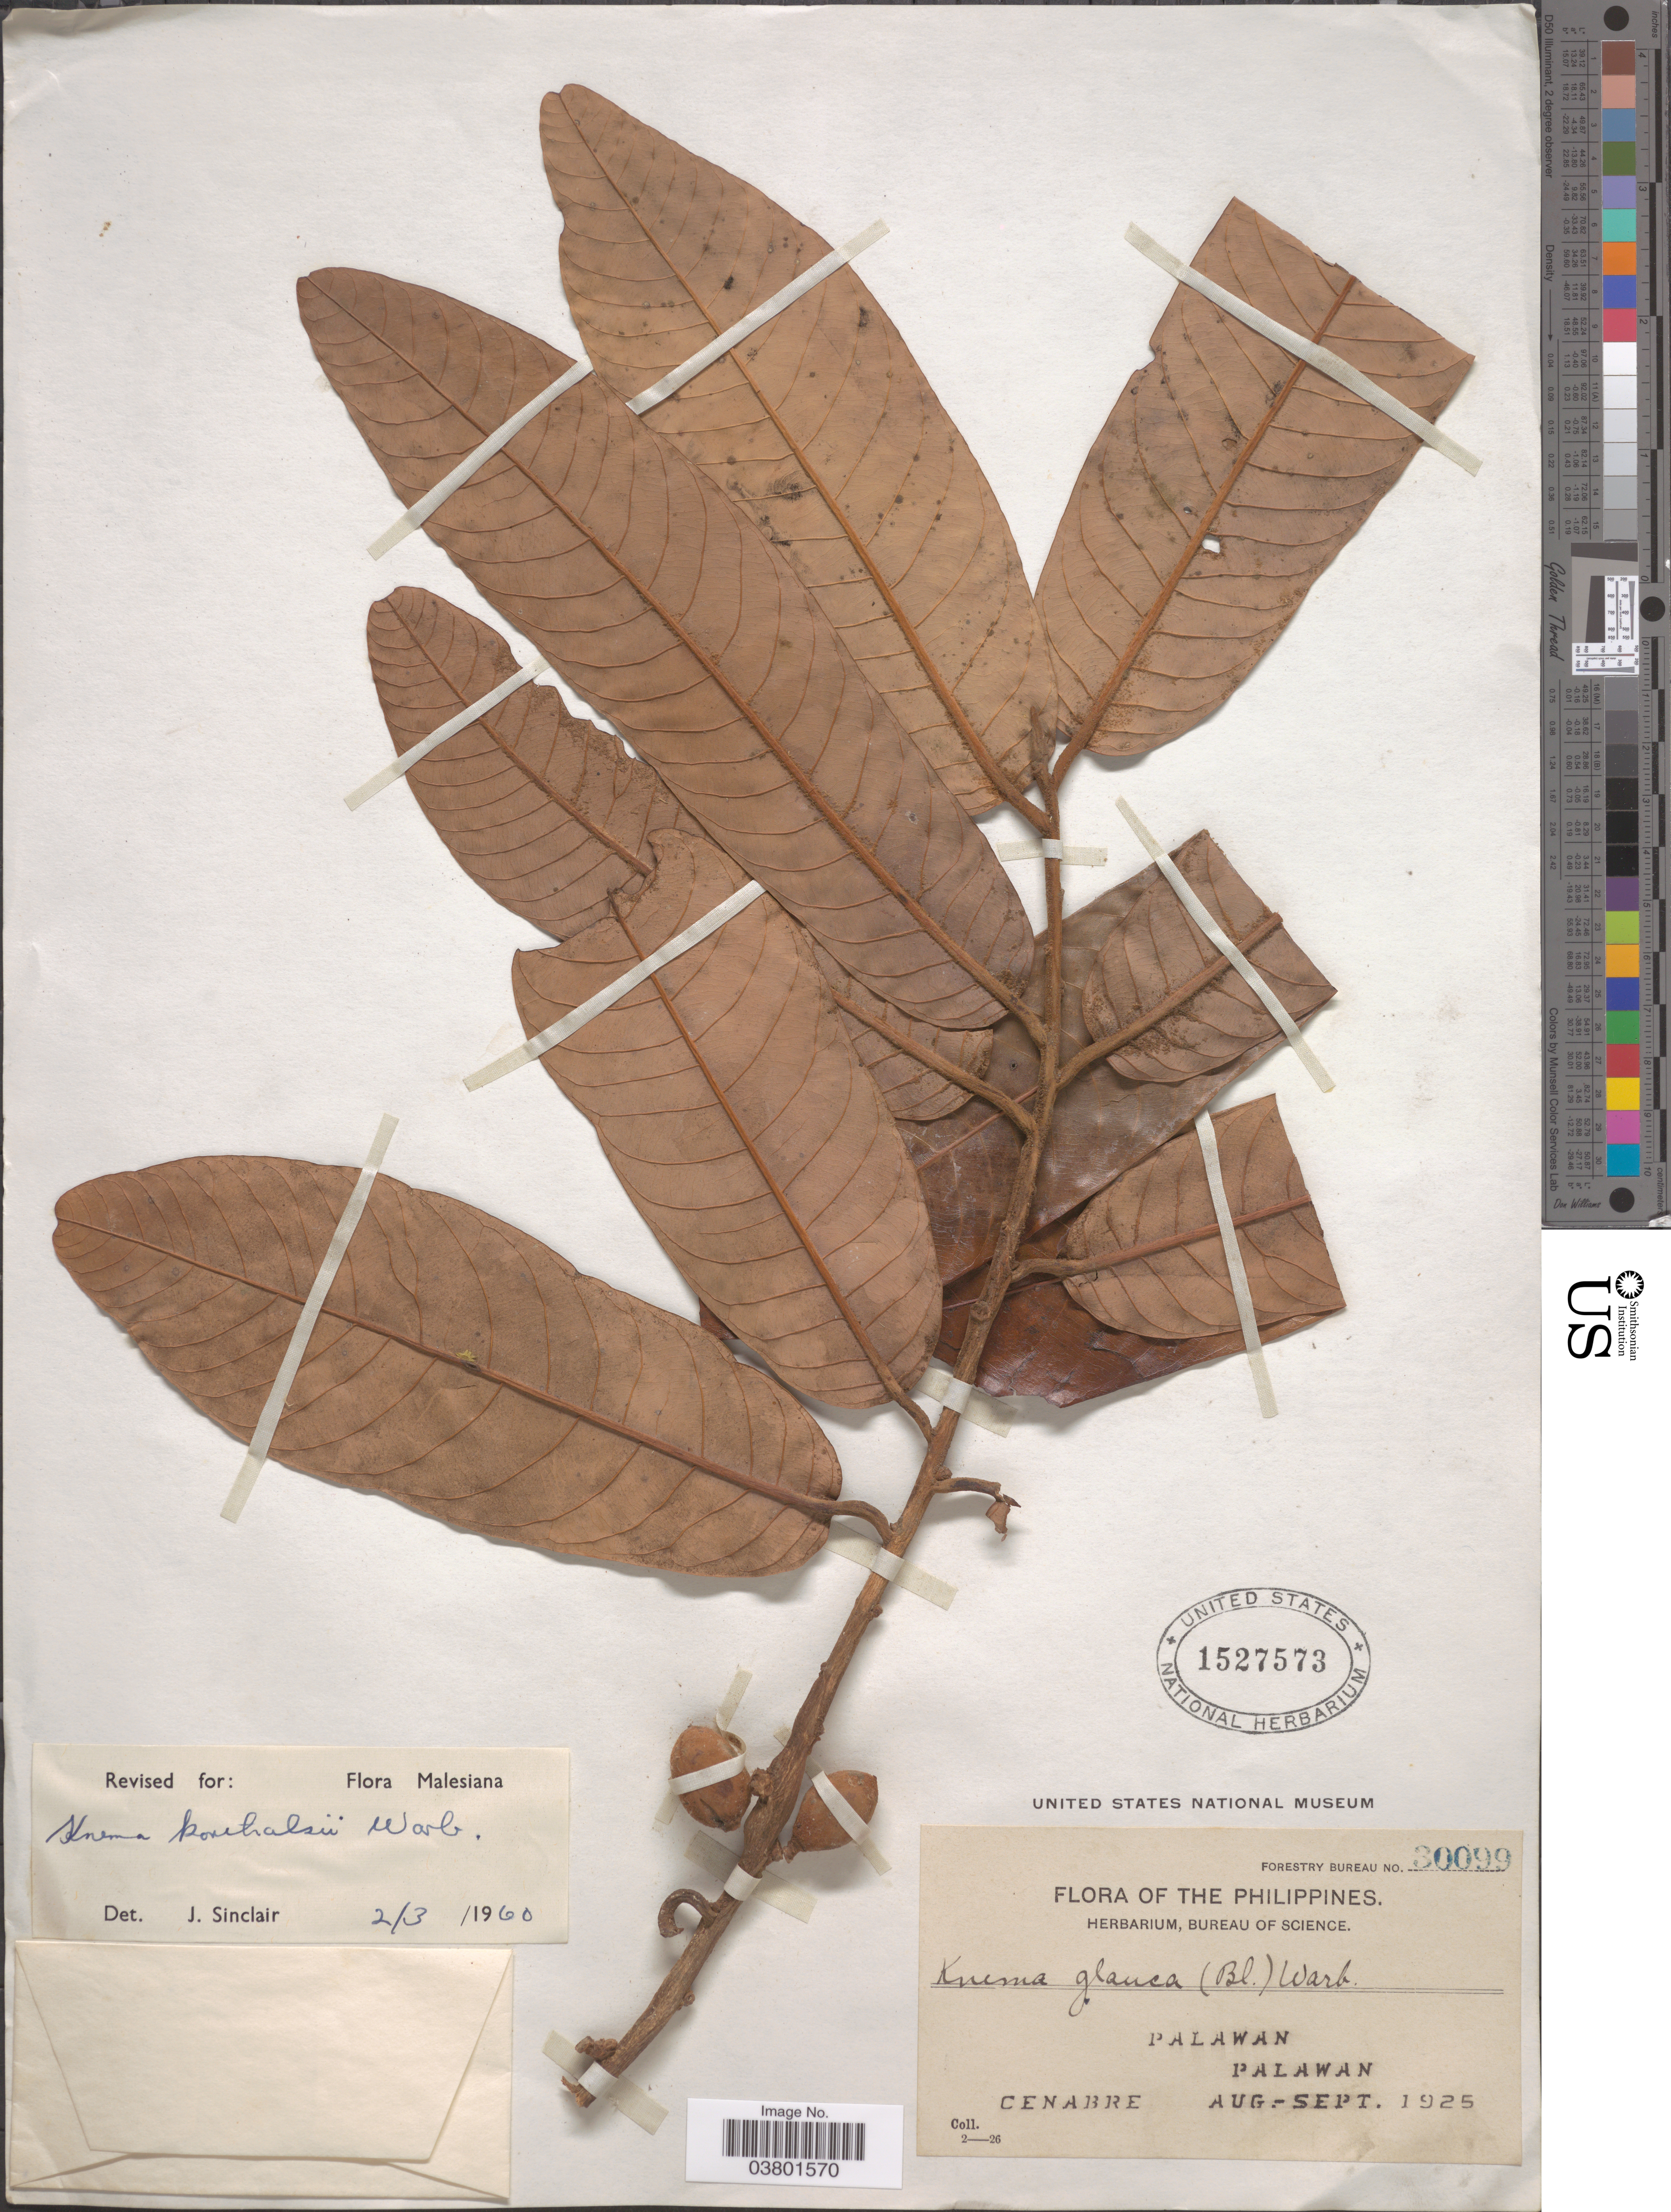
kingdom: Plantae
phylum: Tracheophyta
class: Magnoliopsida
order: Magnoliales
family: Myristicaceae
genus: Knema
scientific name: Knema korthalsii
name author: Warb.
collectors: -. Cenabre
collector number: Forestry Bureau 30099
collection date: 1925-08/1925-09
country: Philippines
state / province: Mimaropa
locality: Palawan, Palawan.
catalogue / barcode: US 1527573